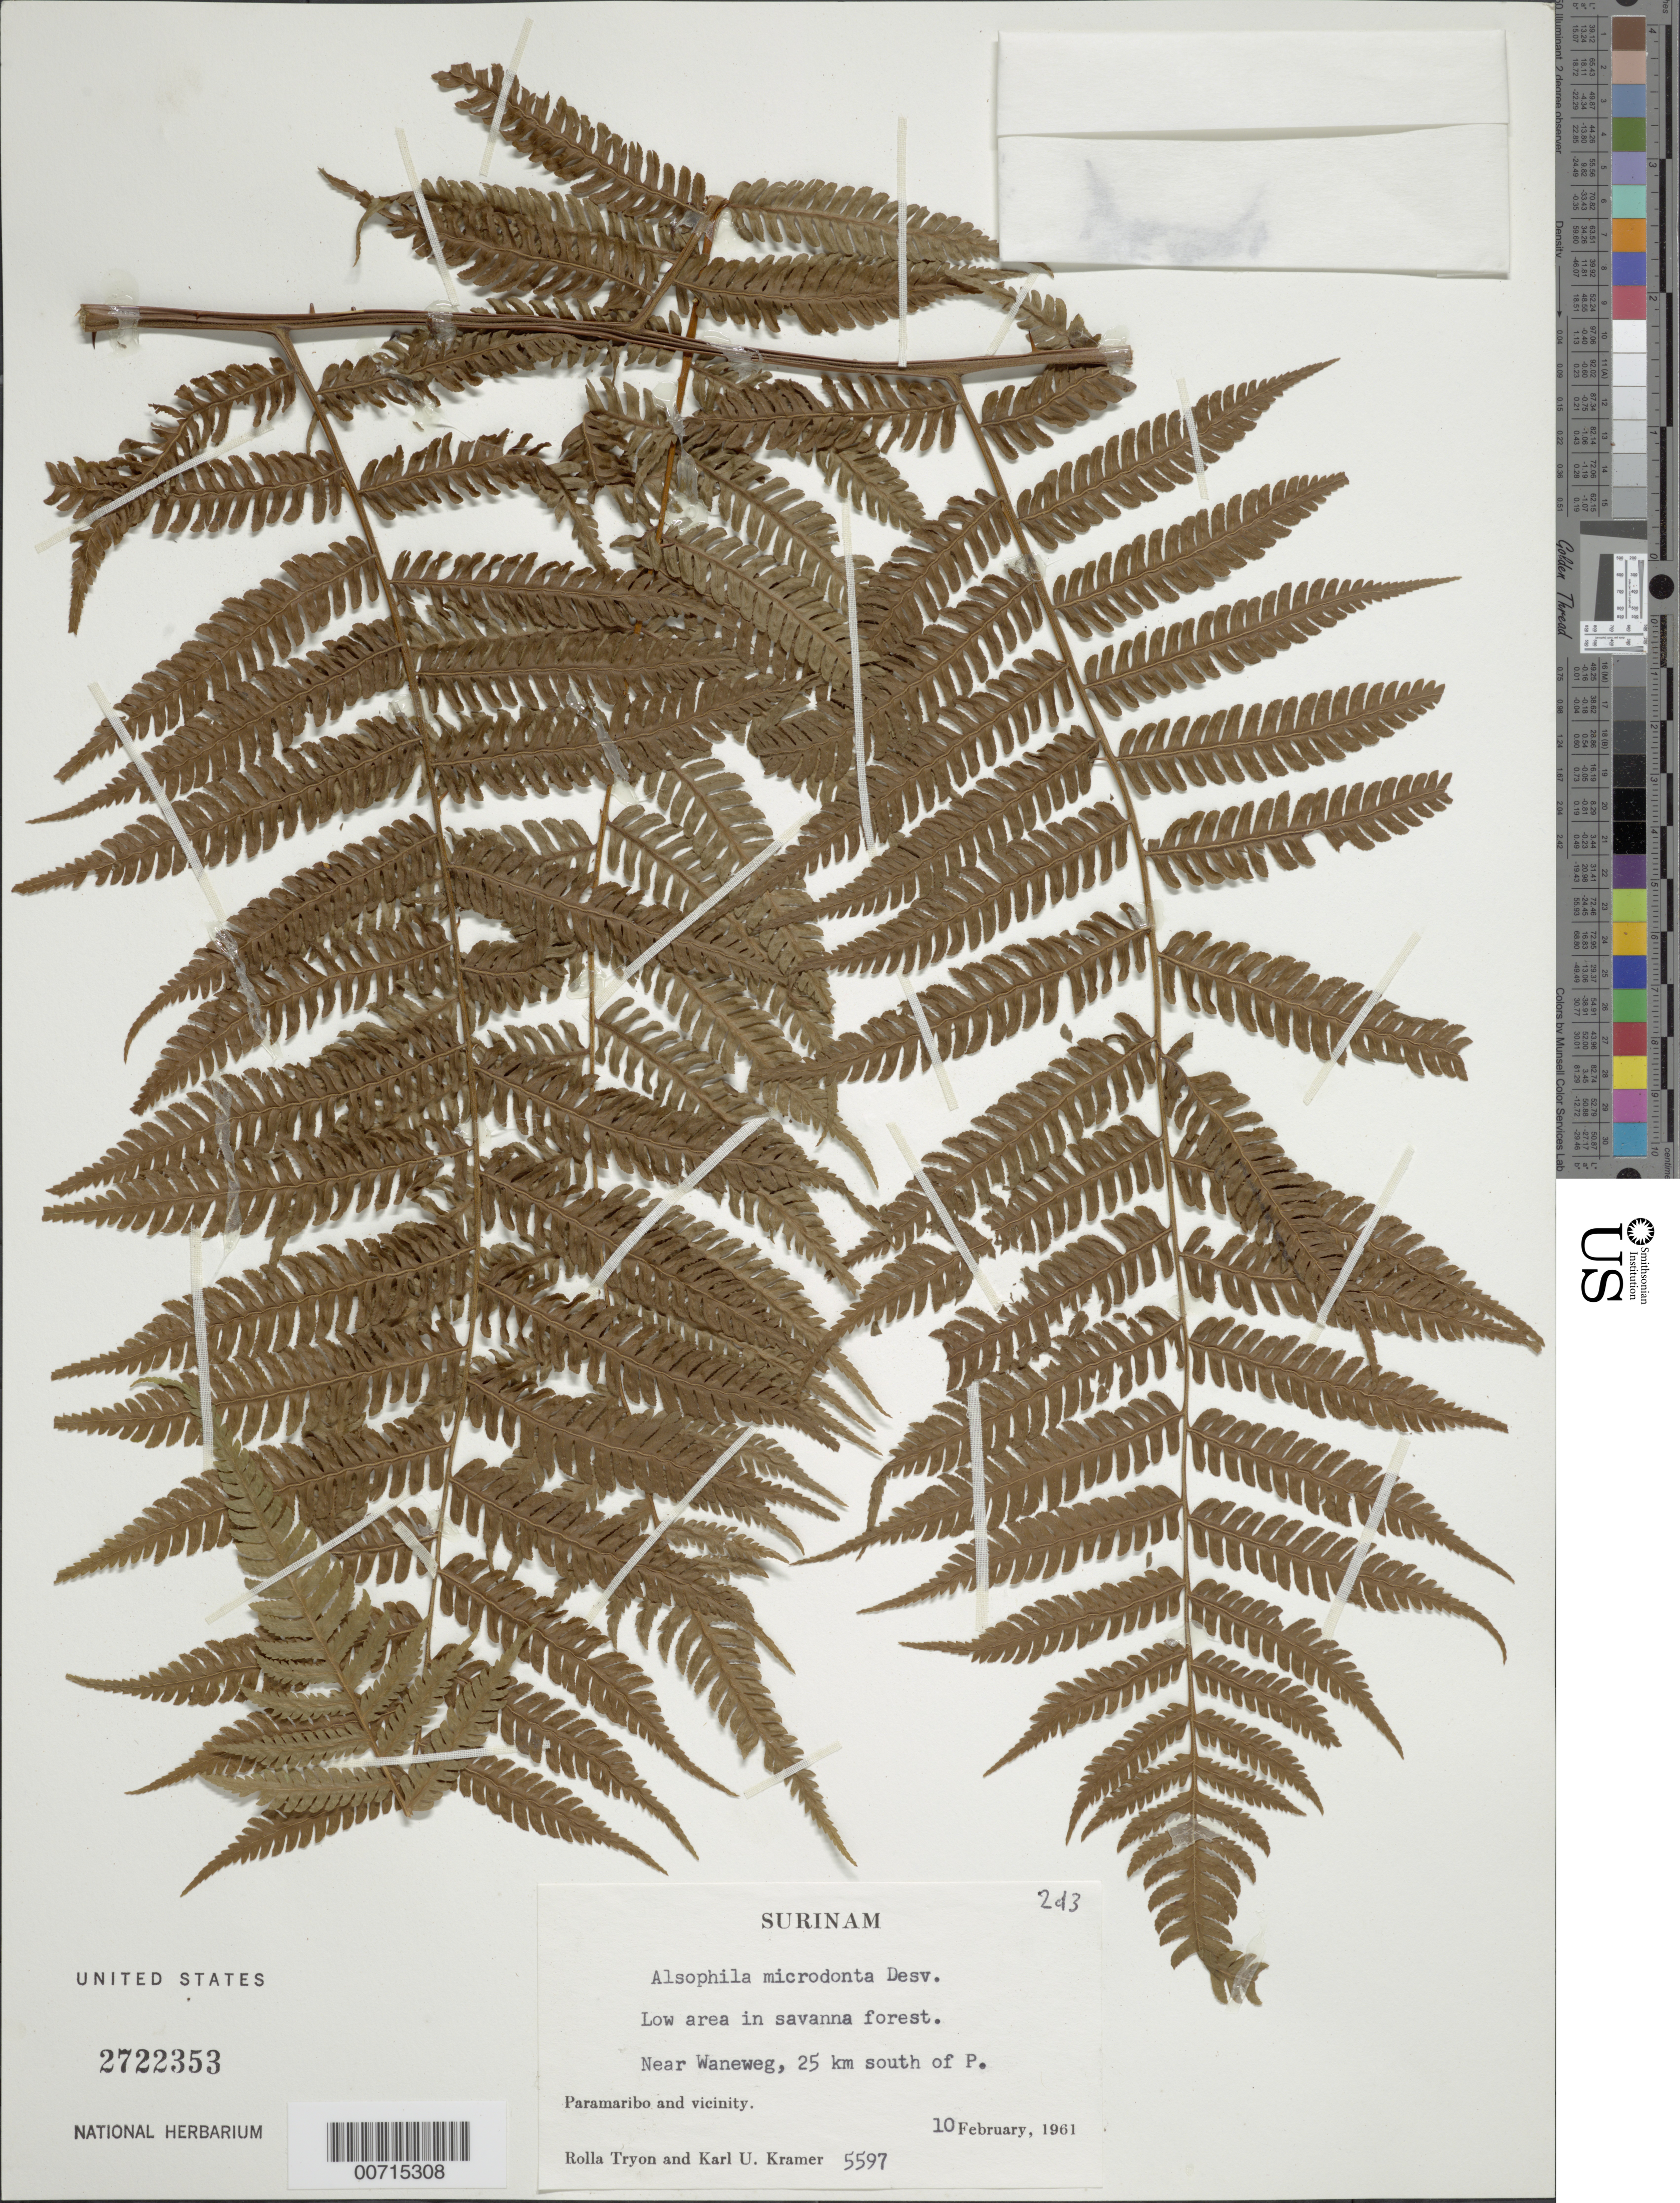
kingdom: Plantae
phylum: Tracheophyta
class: Polypodiopsida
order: Cyatheales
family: Cyatheaceae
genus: Cyathea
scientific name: Cyathea microdonta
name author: (Desv.) Domin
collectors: R. M. Tryon & K. U. Kramer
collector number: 5597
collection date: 1961-02-10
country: Suriname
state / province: Paramaribo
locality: Surinam, Low area in savanna forest, Near Waneweg, 24 km South of P., Paramaribo and Vicinity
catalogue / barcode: US 2722353